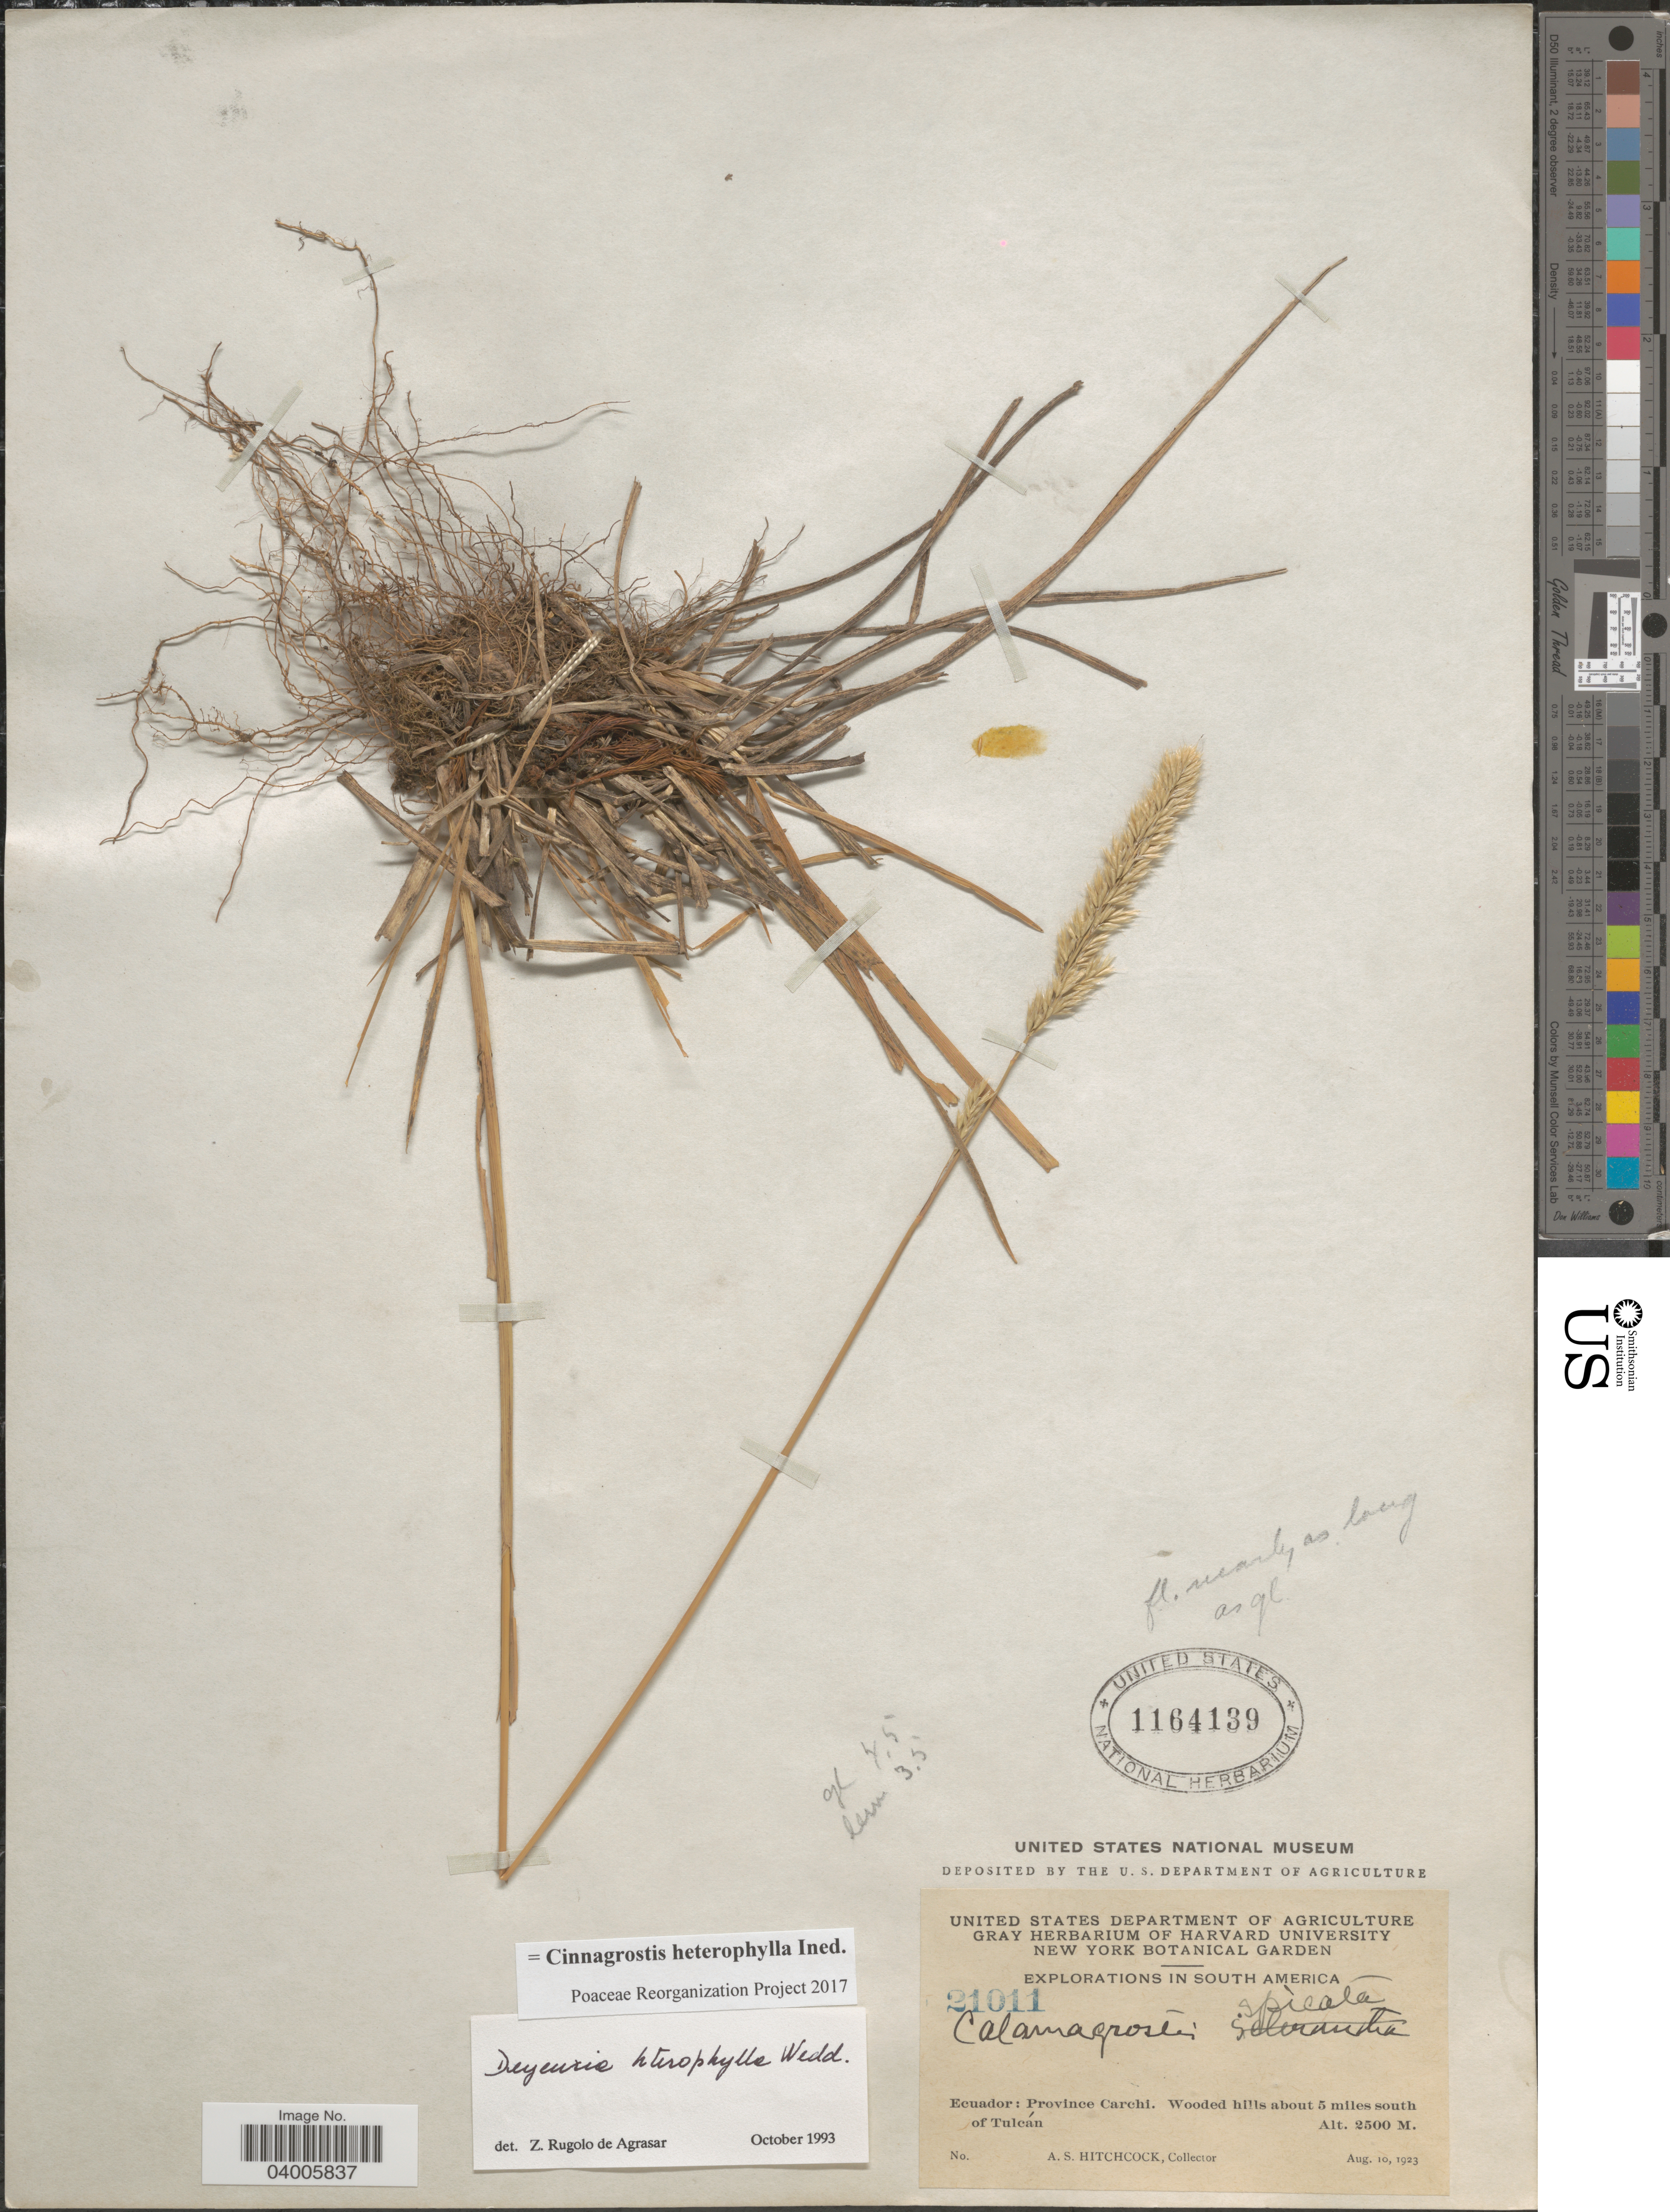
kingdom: Plantae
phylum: Tracheophyta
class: Liliopsida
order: Poales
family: Poaceae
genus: Cinnagrostis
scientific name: Cinnagrostis heterophylla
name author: (Wedd.) P.M. Peterson et al.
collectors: A. S. Hitchcock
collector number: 21011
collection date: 1923-08-10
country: Ecuador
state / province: Carchi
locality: Wooded hills about 5 miles south of Tulcán.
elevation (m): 2500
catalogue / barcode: US 1164139